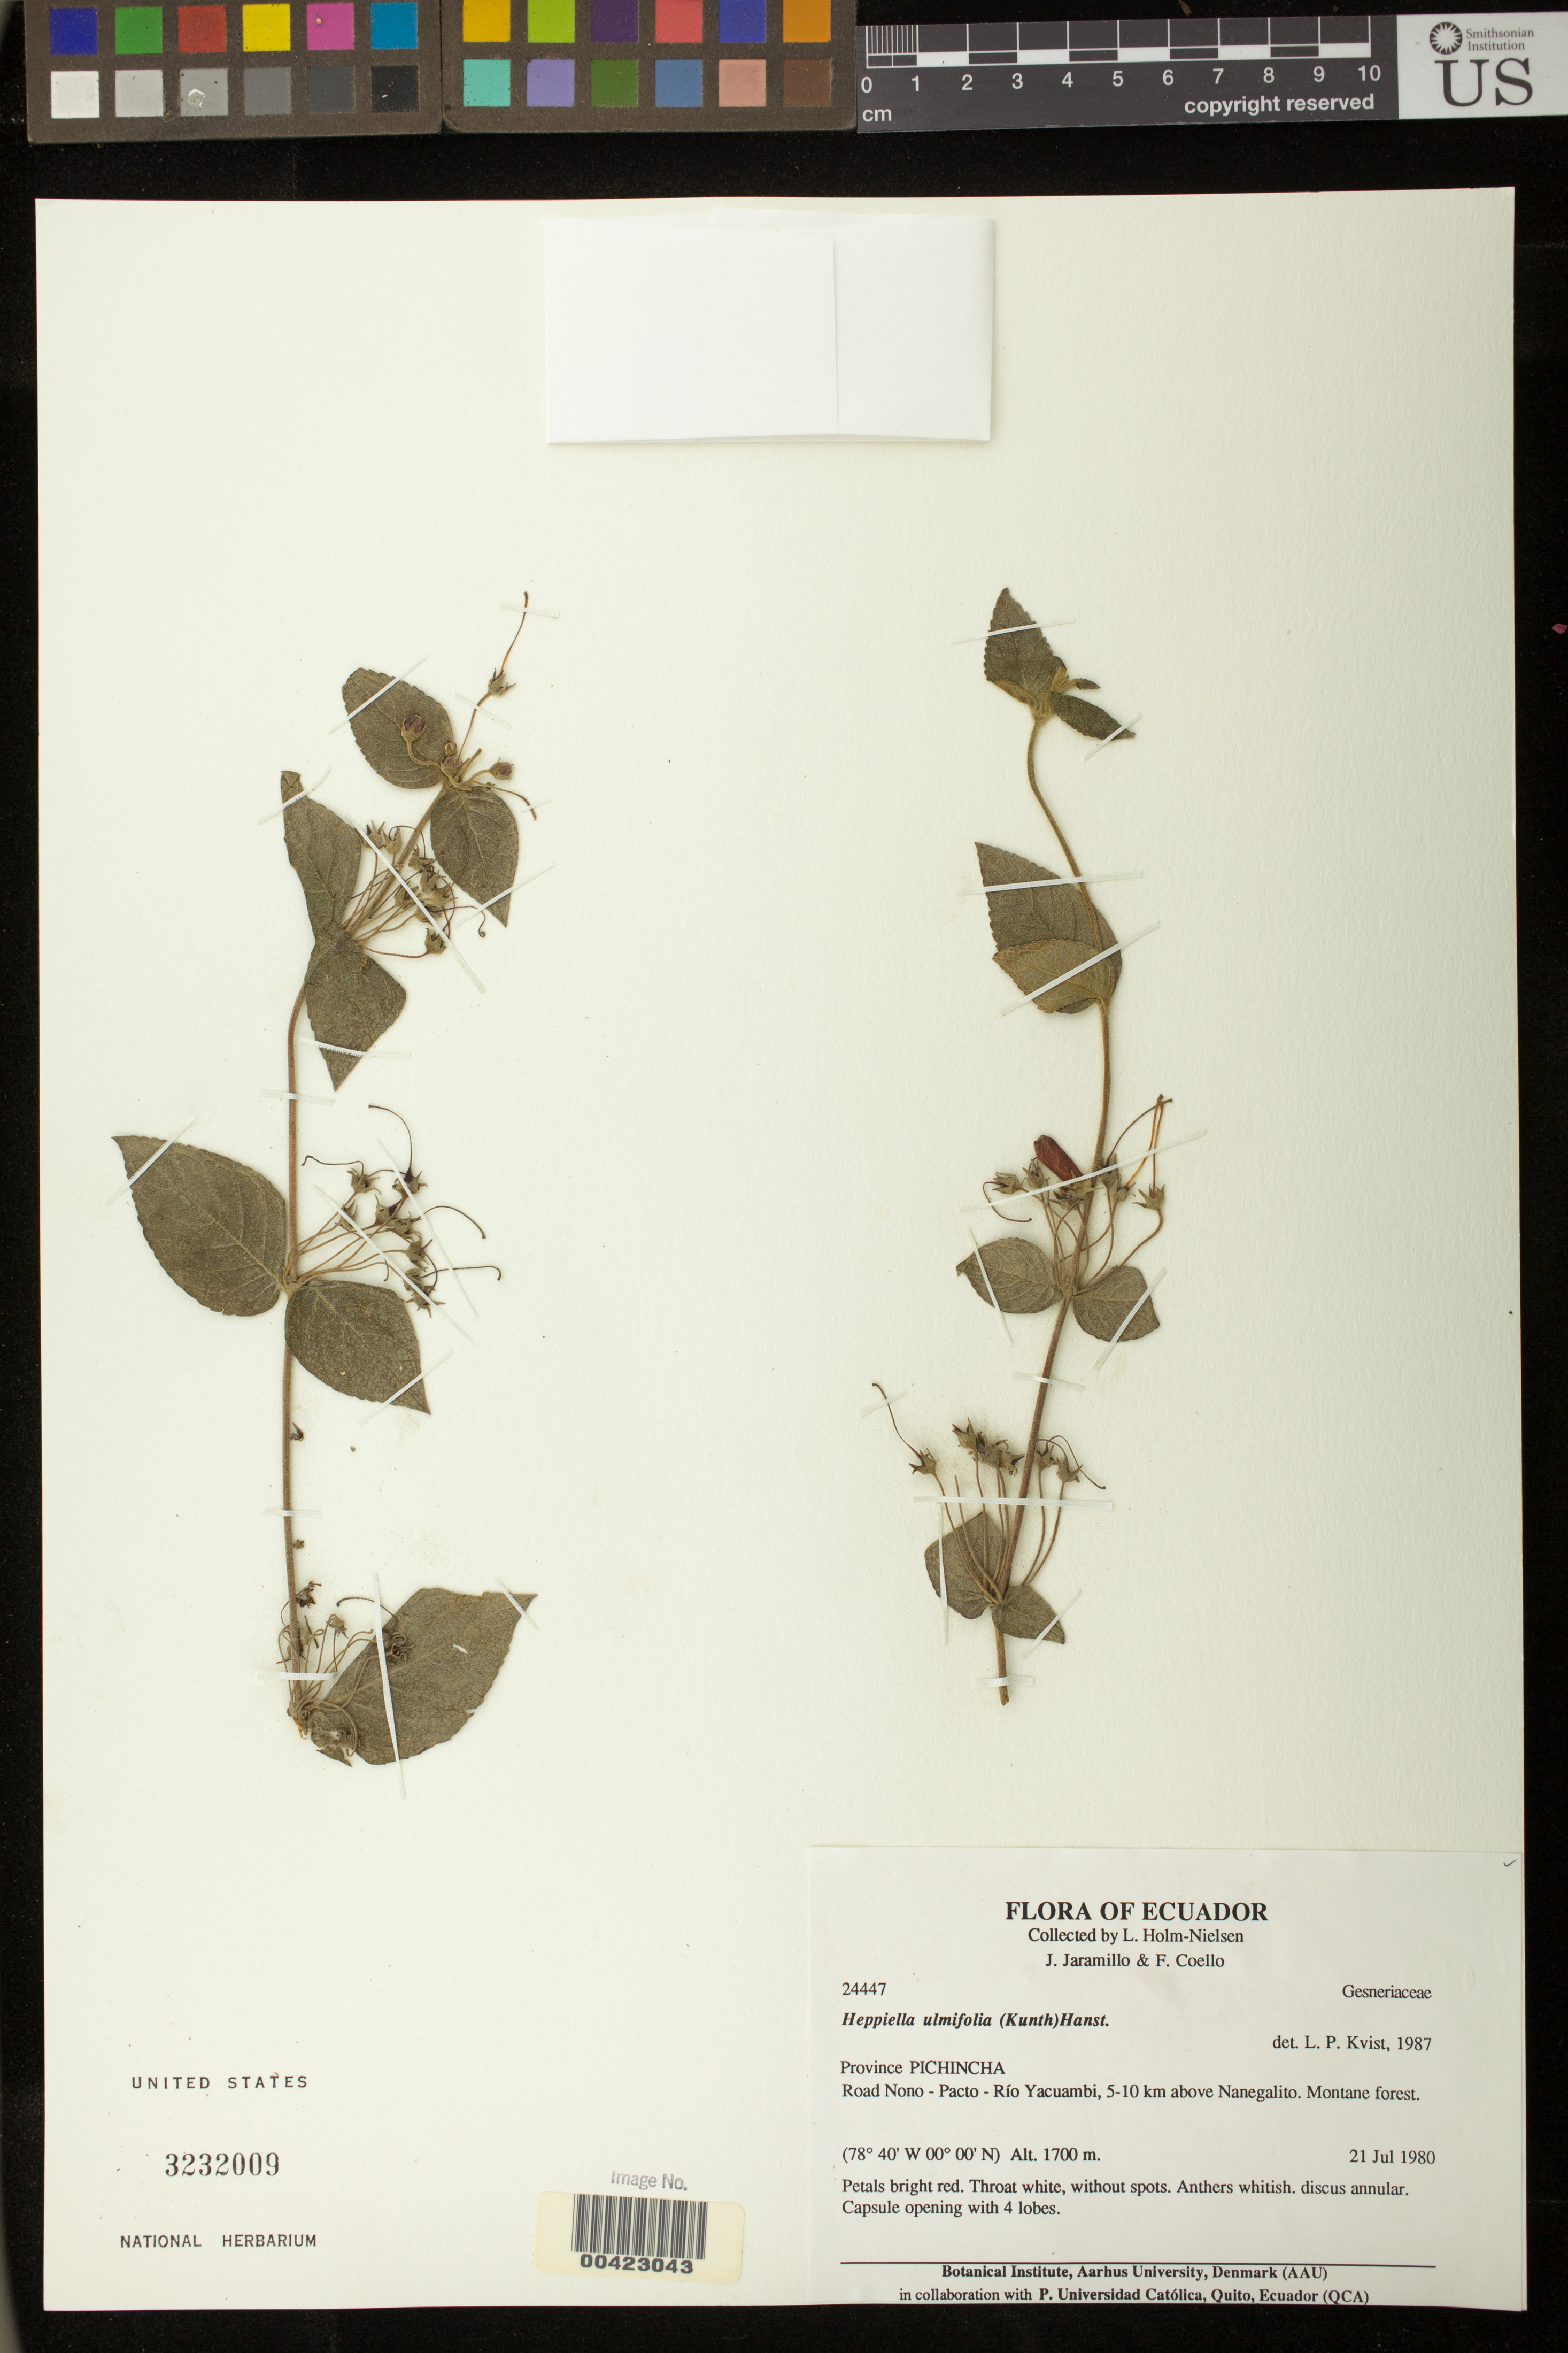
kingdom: Plantae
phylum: Tracheophyta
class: Magnoliopsida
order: Lamiales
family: Gesneriaceae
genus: Heppiella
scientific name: Heppiella ulmifolia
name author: (Kunth) Hanst.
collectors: L. B. Holm-Nielsen, J. L. Jaramillo & F. Coello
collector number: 24447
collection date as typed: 21 Jul 1980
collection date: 1980-07-21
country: Ecuador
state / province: Pichincha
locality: Road from Nono - Pacto - Rio Yacuambi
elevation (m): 1700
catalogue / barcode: US 3232009